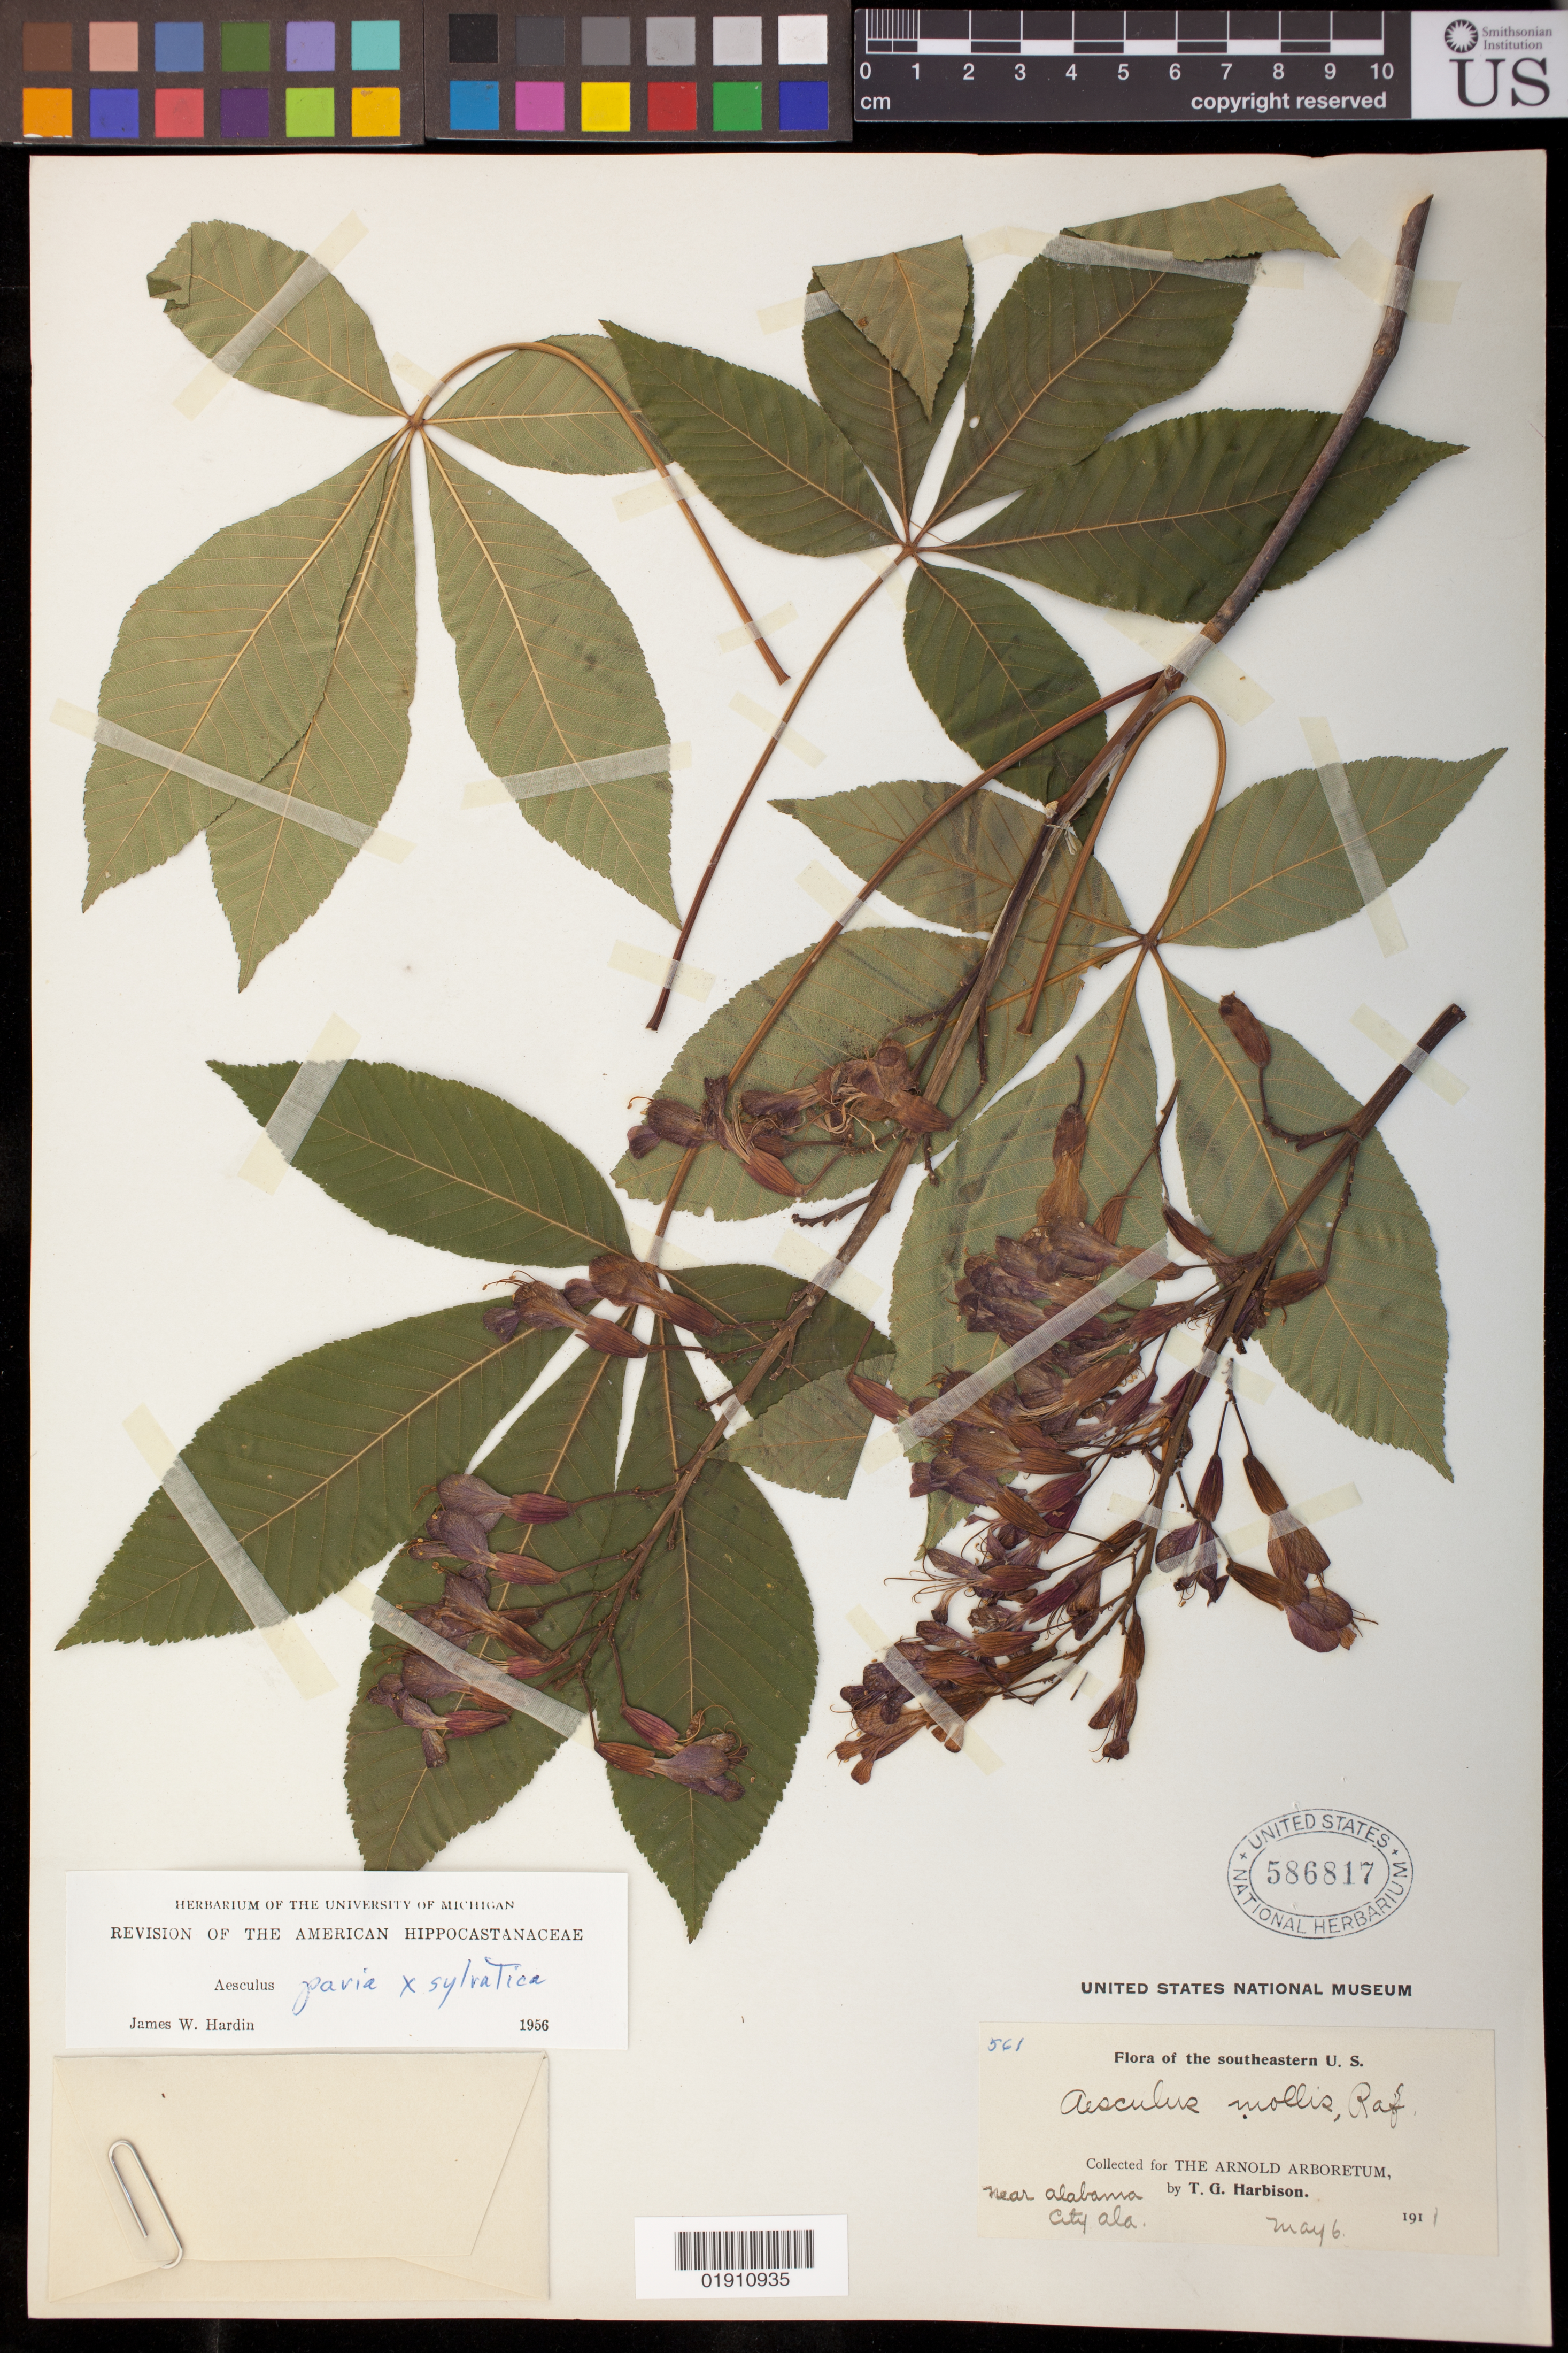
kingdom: Plantae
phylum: Tracheophyta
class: Magnoliopsida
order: Sapindales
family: Sapindaceae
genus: Aesculus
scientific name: Aesculus pavia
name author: L.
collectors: T. Harbison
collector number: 561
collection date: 1911-05-06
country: United States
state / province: Alabama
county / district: Etowah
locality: Near Alabama City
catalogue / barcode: US 586817